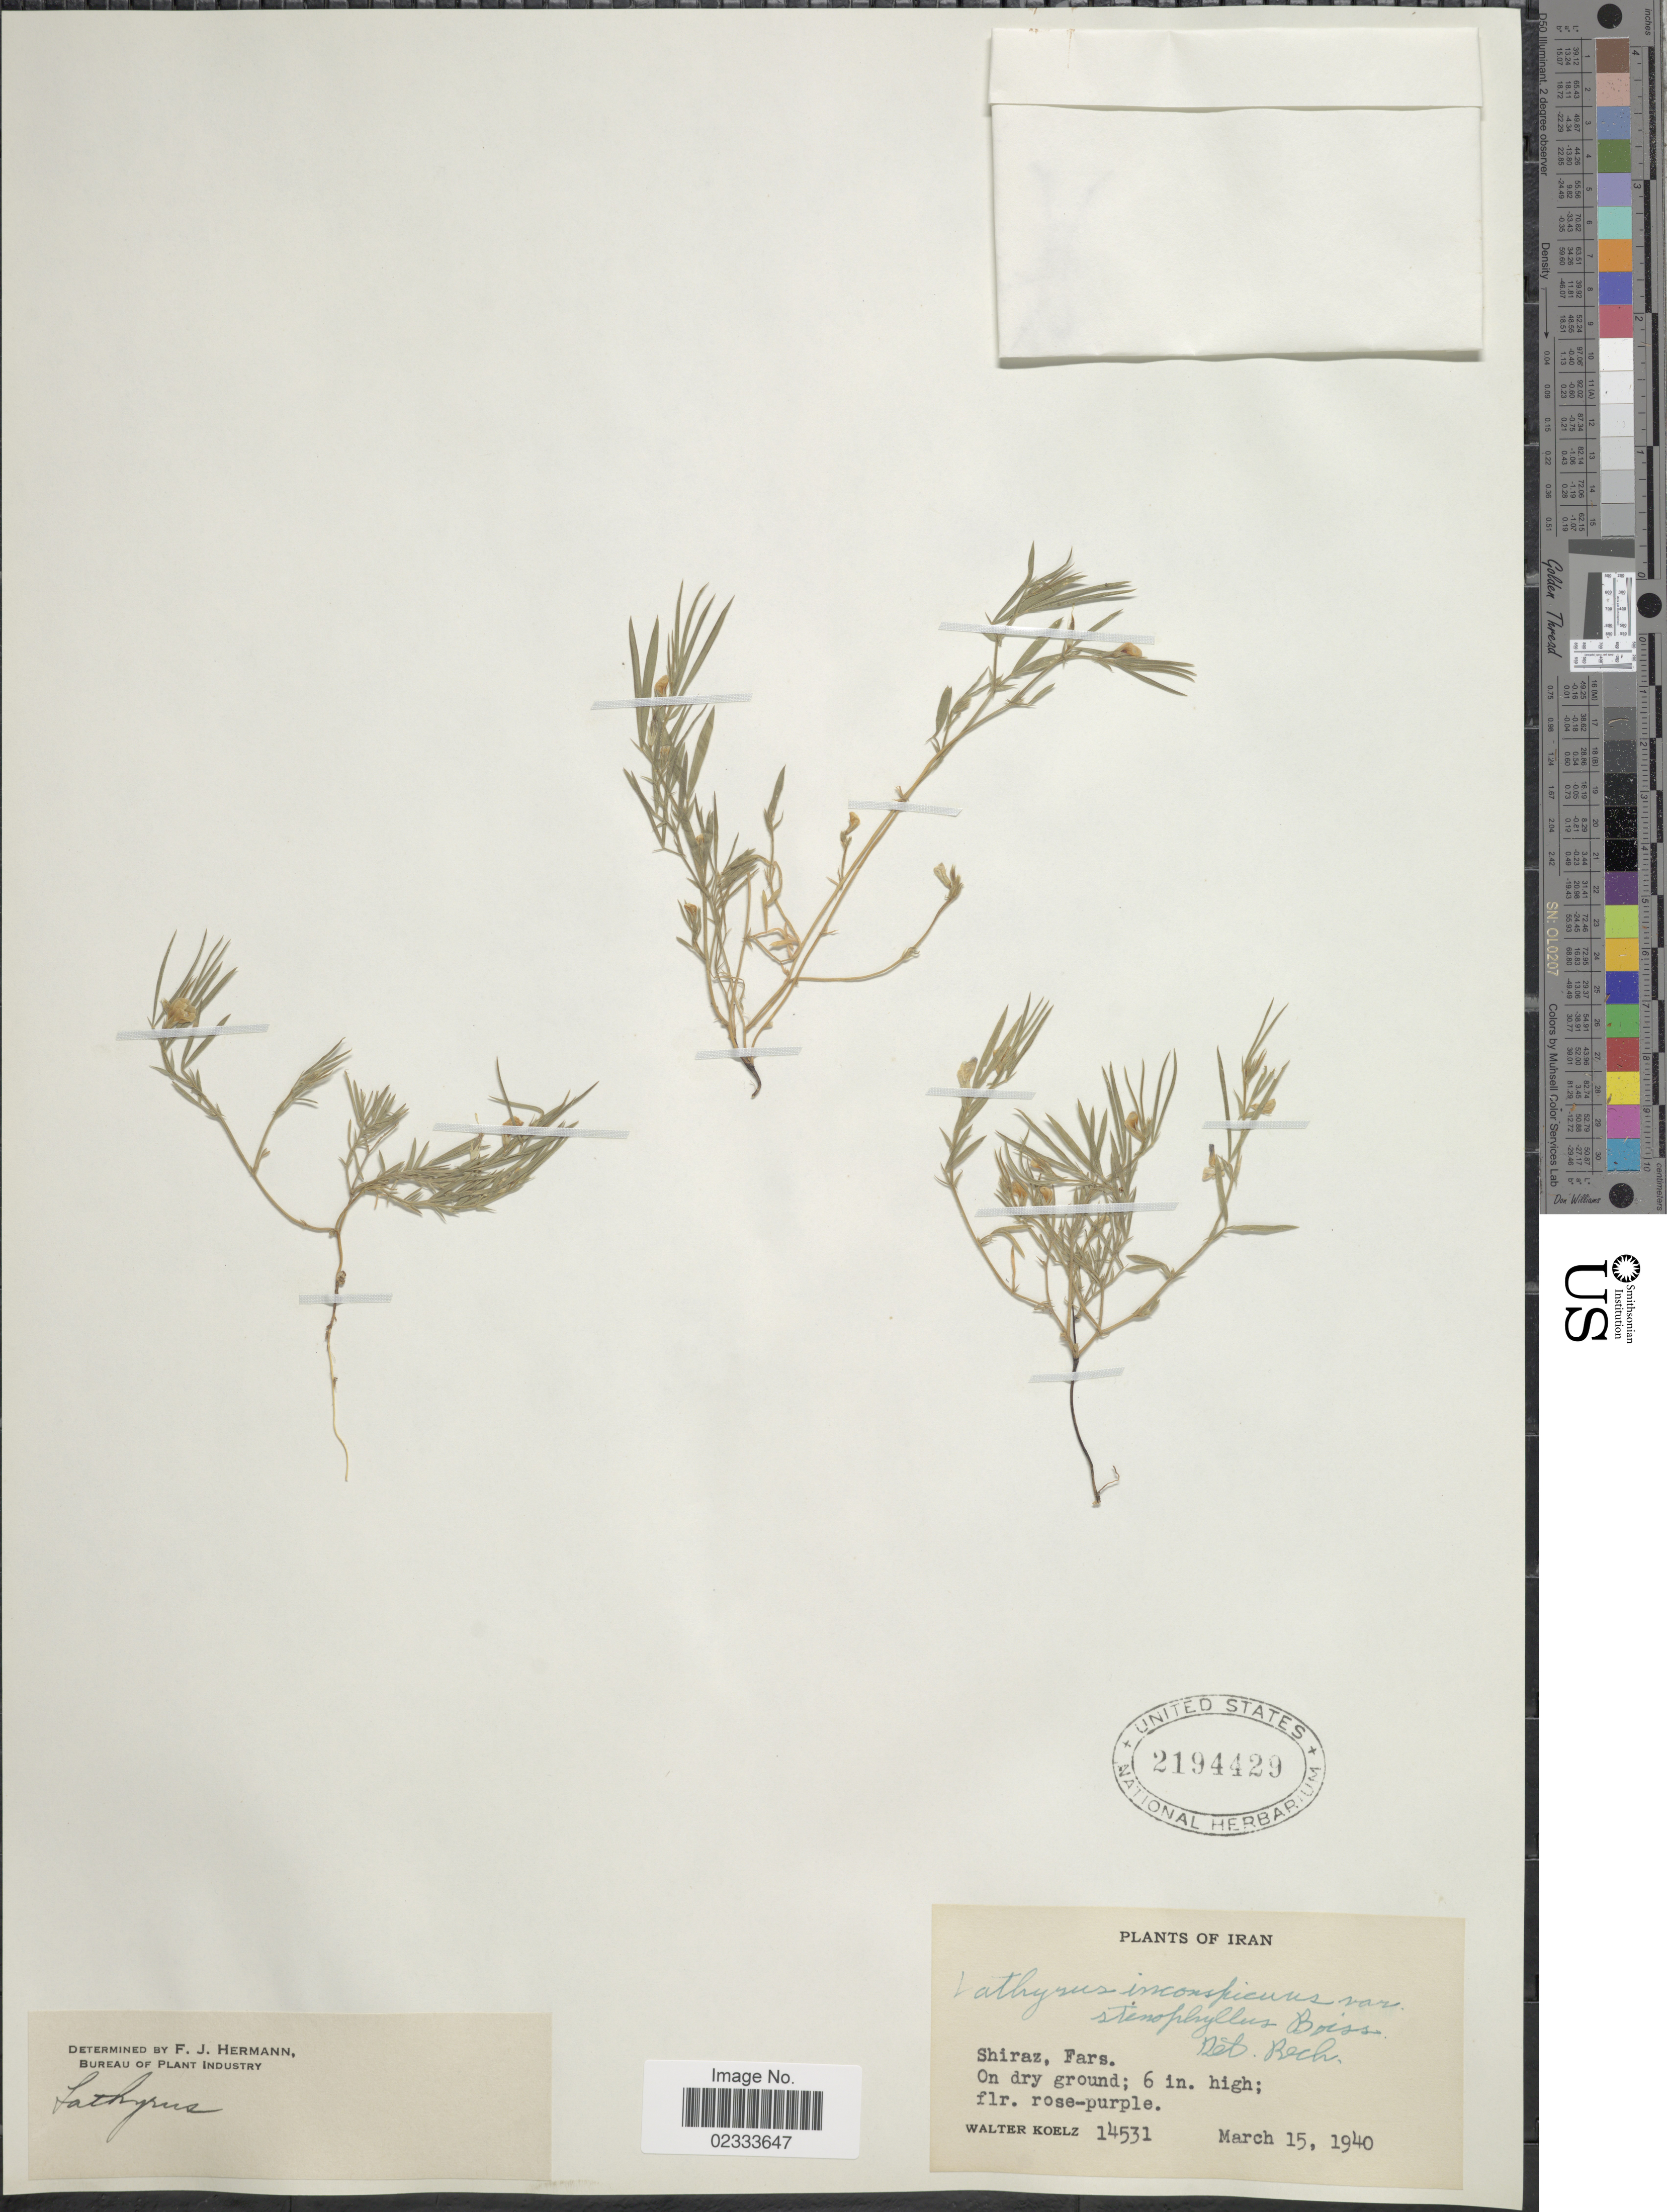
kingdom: Plantae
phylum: Tracheophyta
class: Magnoliopsida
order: Fabales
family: Fabaceae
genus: Lathyrus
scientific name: Lathyrus inconspicuus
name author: L.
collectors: W. N. Koelz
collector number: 14531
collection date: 1940-03-15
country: Iran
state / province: Fars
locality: Shiraz, on dry ground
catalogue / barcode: US 2194429